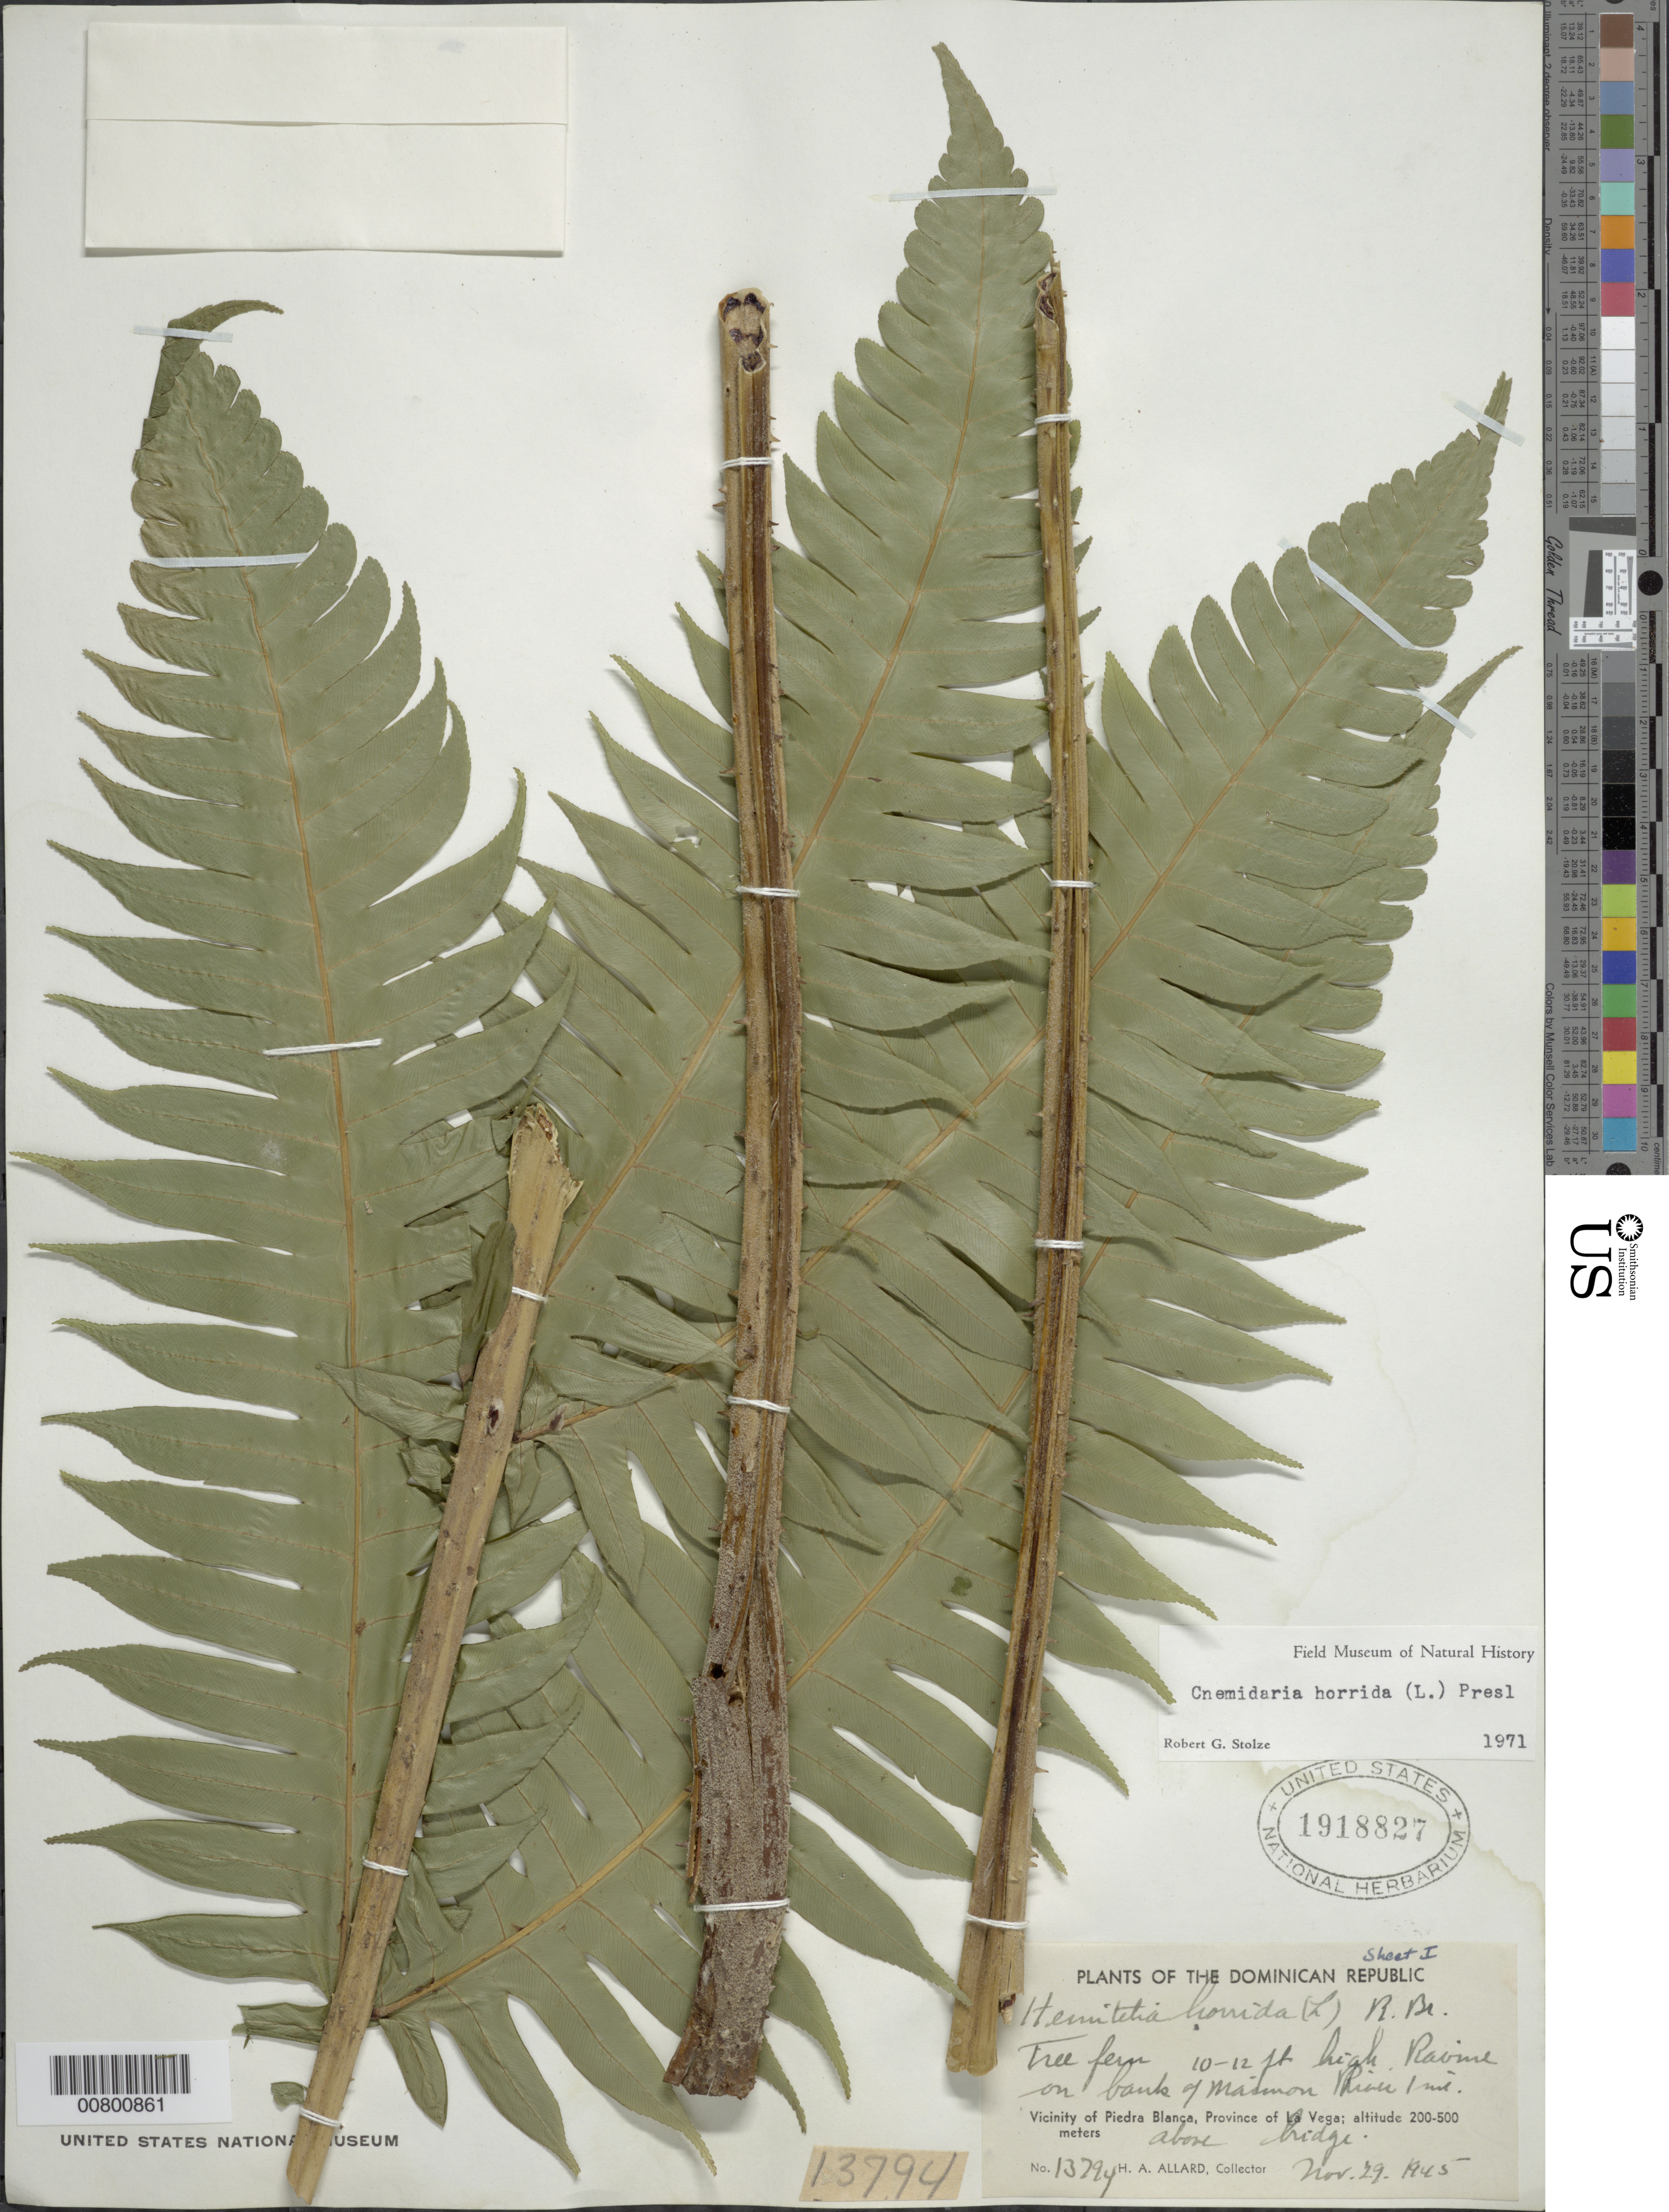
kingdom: Plantae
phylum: Tracheophyta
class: Polypodiopsida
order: Cyatheales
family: Cyatheaceae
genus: Cyathea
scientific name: Cyathea horrida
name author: (L.) Sm.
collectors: H. A. Allard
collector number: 13794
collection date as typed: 29 Nov 1945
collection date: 1945-11-29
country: Dominican Republic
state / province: La Vega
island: Hispaniola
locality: Piedra Blanca vicinity, Maimon R., 1 mile above bridge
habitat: Ravine on river bank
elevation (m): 200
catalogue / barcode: US 1918827